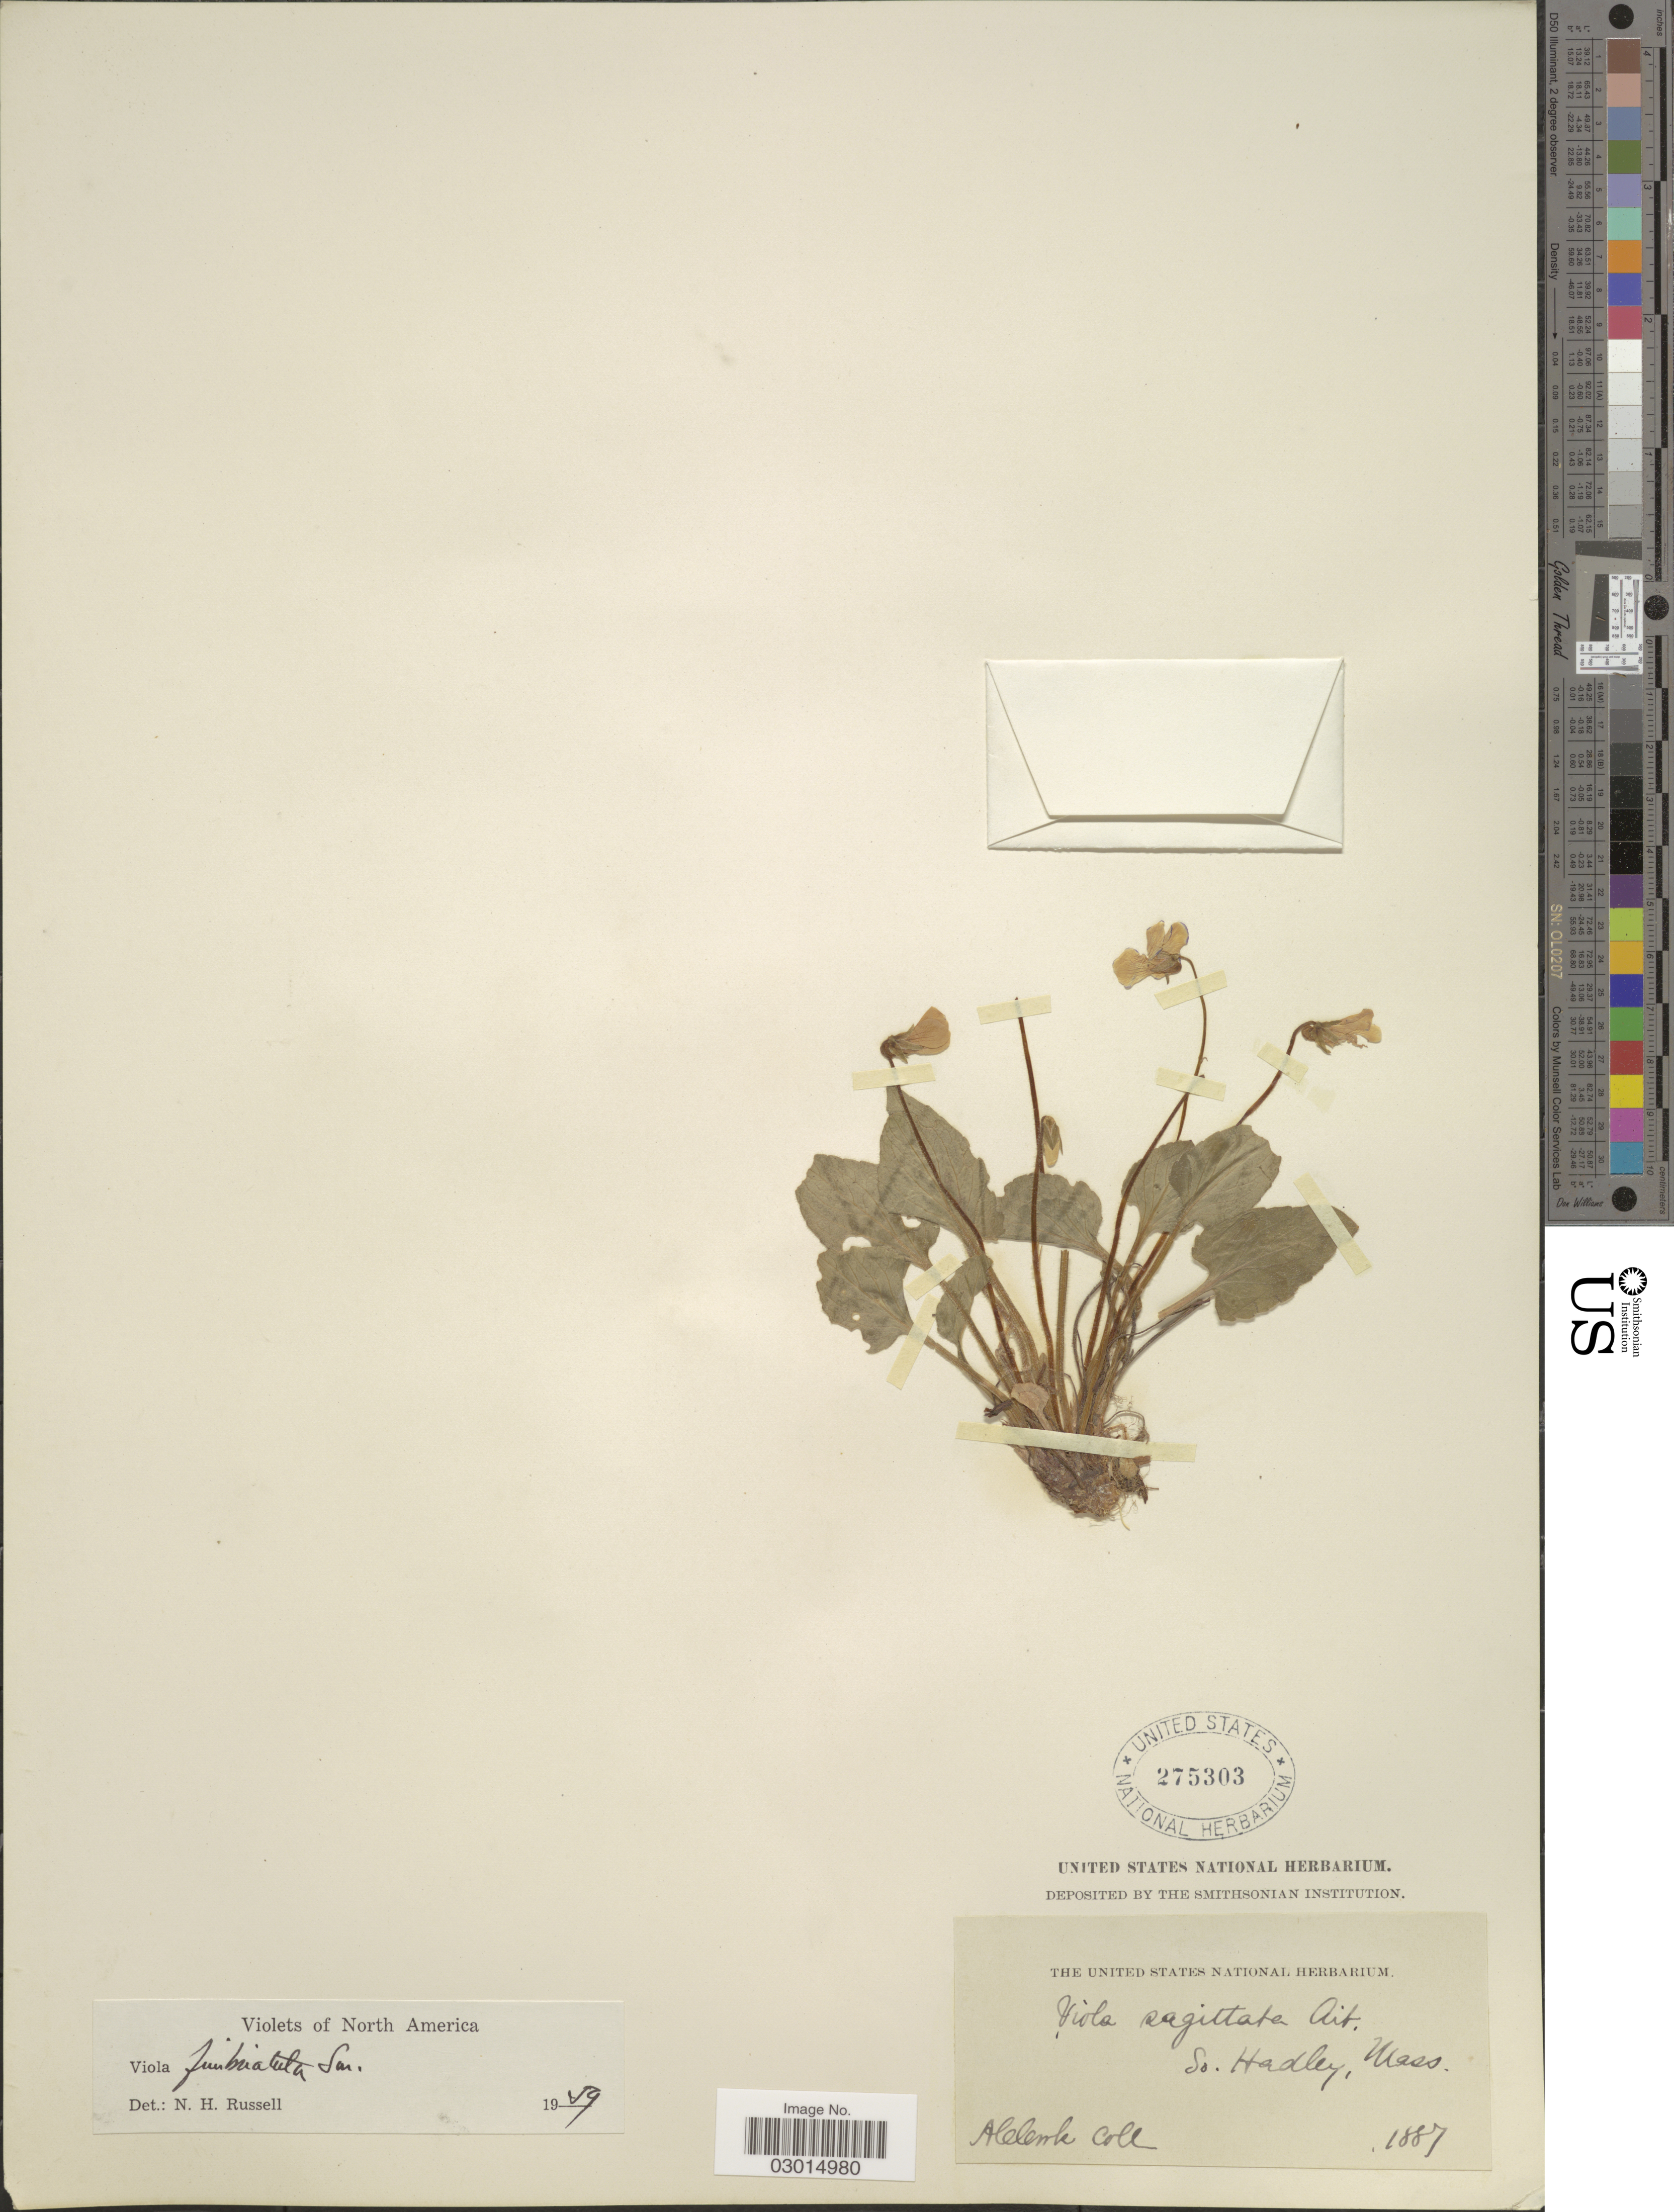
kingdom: Plantae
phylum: Tracheophyta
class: Magnoliopsida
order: Malpighiales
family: Violaceae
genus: Viola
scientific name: Viola fimbriatula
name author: Small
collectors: A. Cook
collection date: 1887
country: United States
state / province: Massachusetts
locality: So. Hadley, Mass.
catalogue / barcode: US 275303